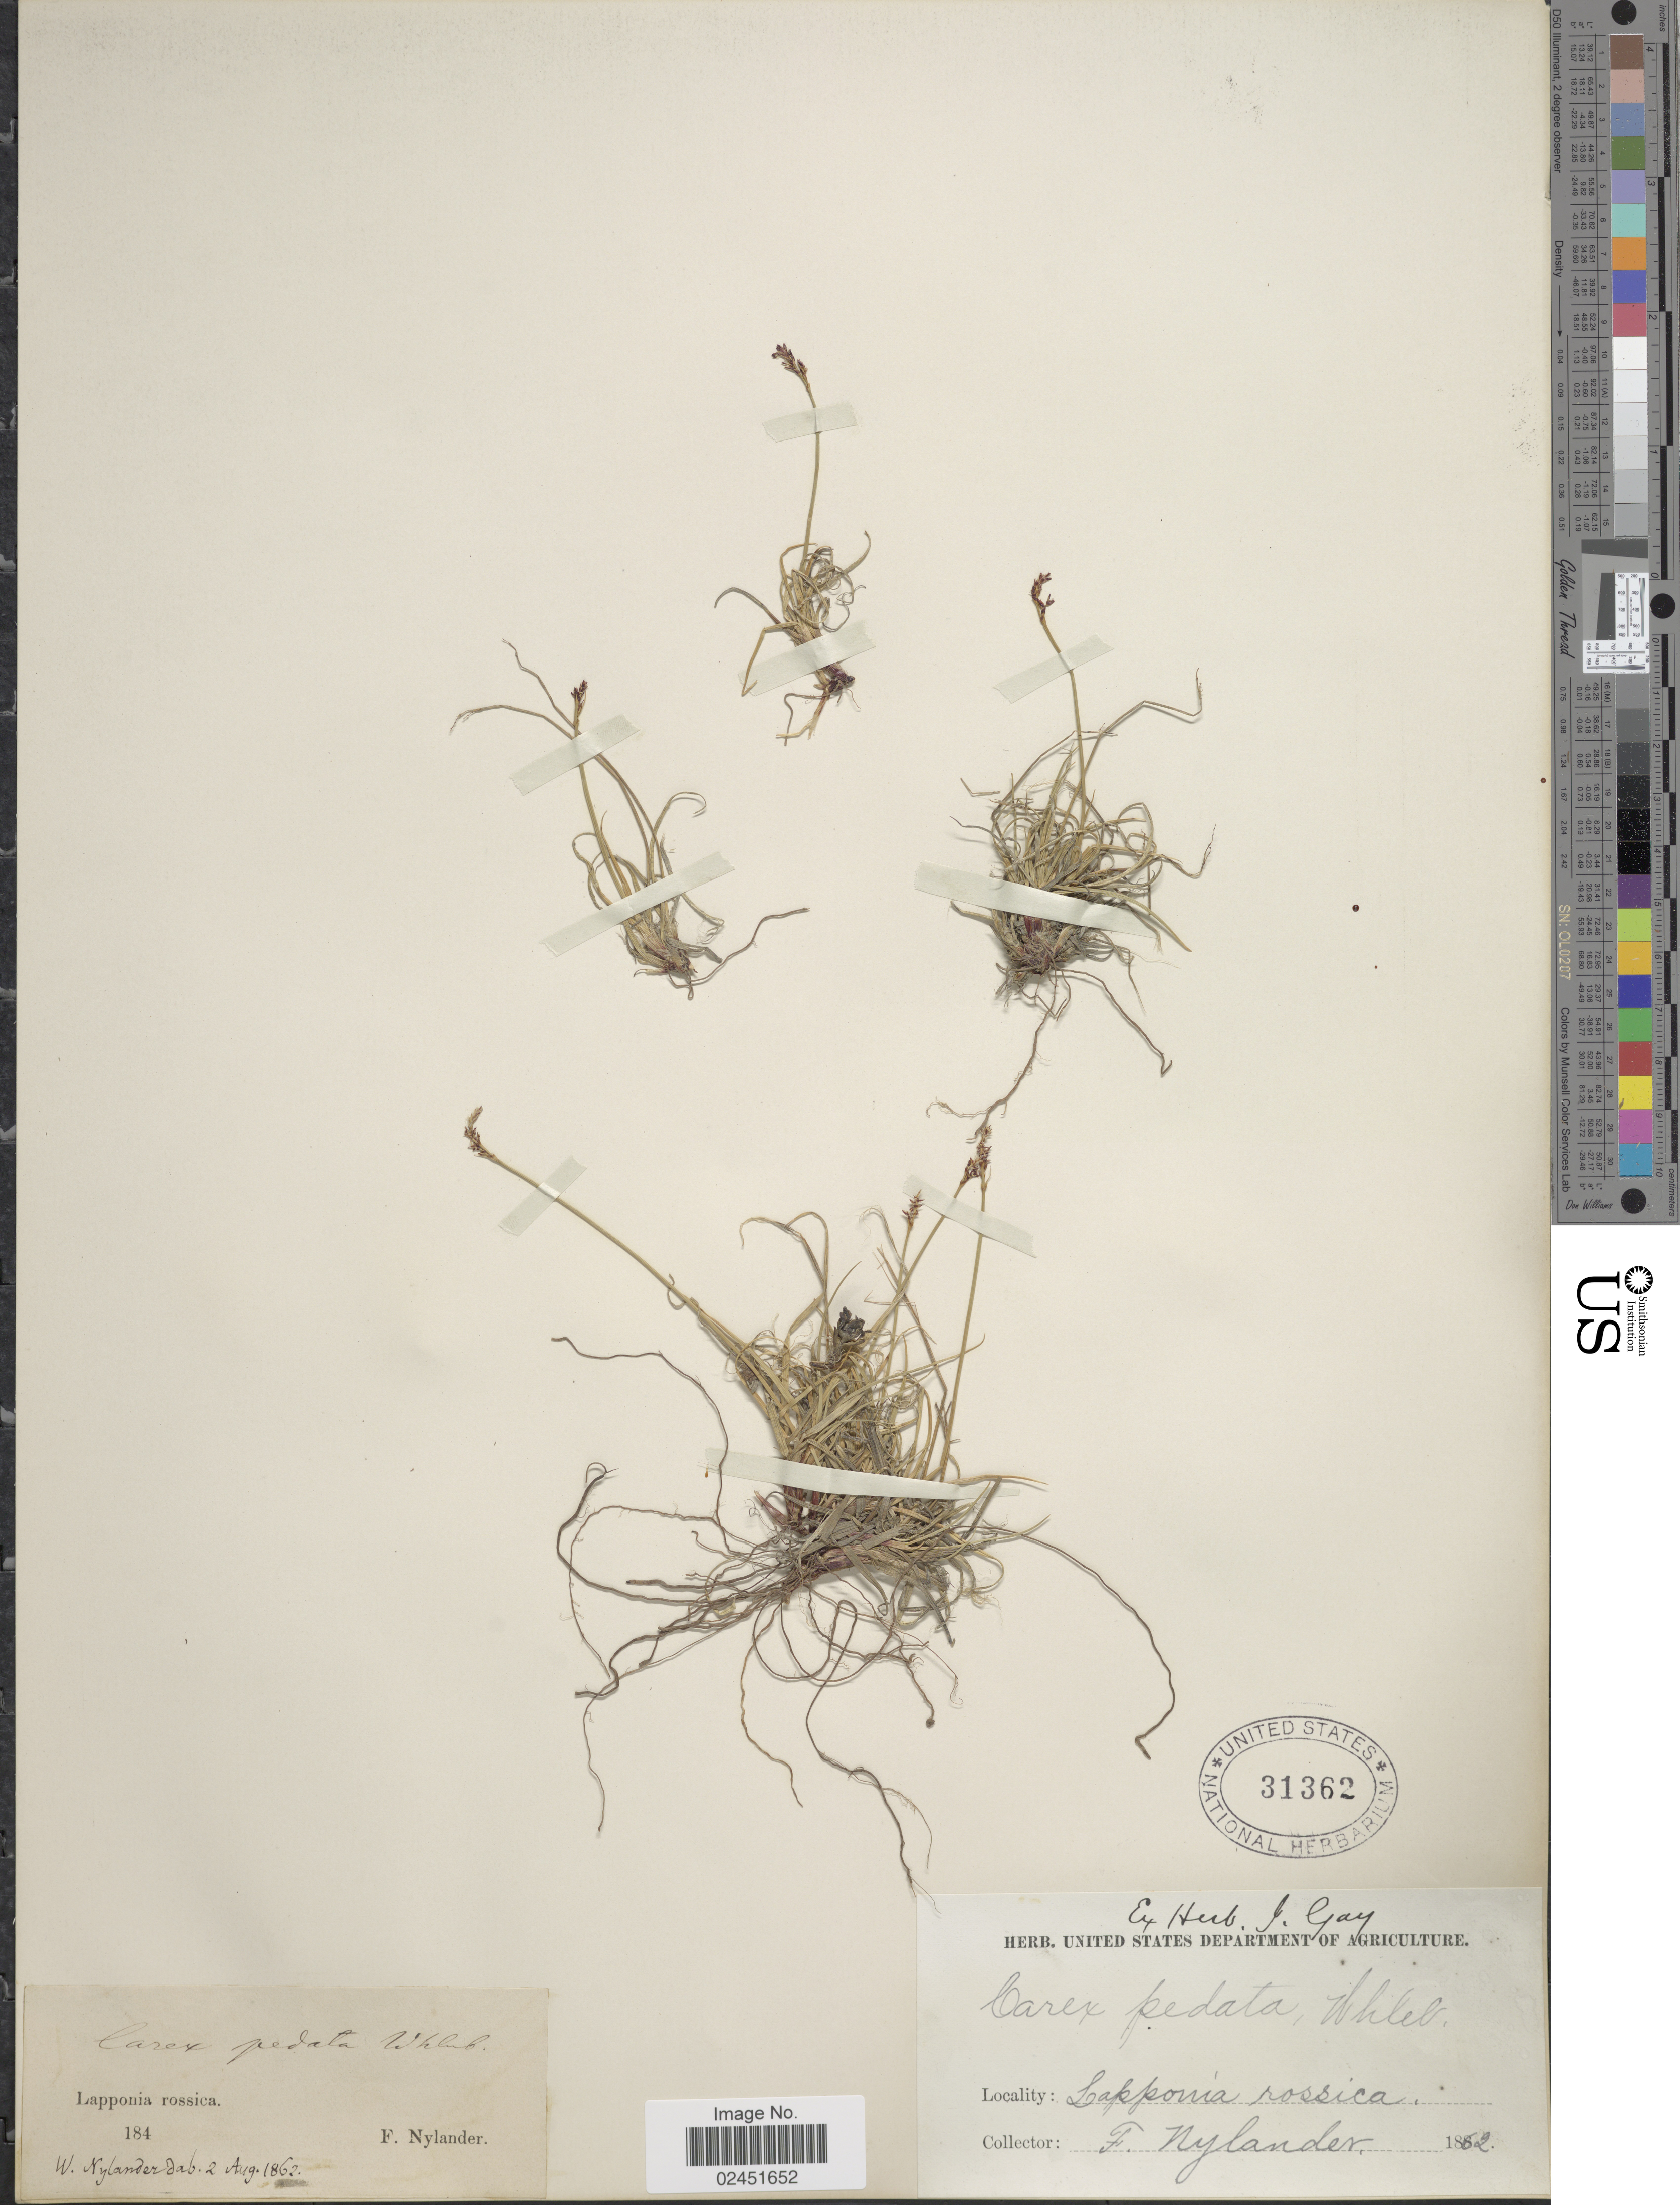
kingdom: Plantae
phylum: Tracheophyta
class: Liliopsida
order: Poales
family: Cyperaceae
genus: Carex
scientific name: Carex glacialis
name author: Mack.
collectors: F. Nylander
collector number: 184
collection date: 1862-08-02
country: Finland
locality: Lapponia rossica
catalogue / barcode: US 31362